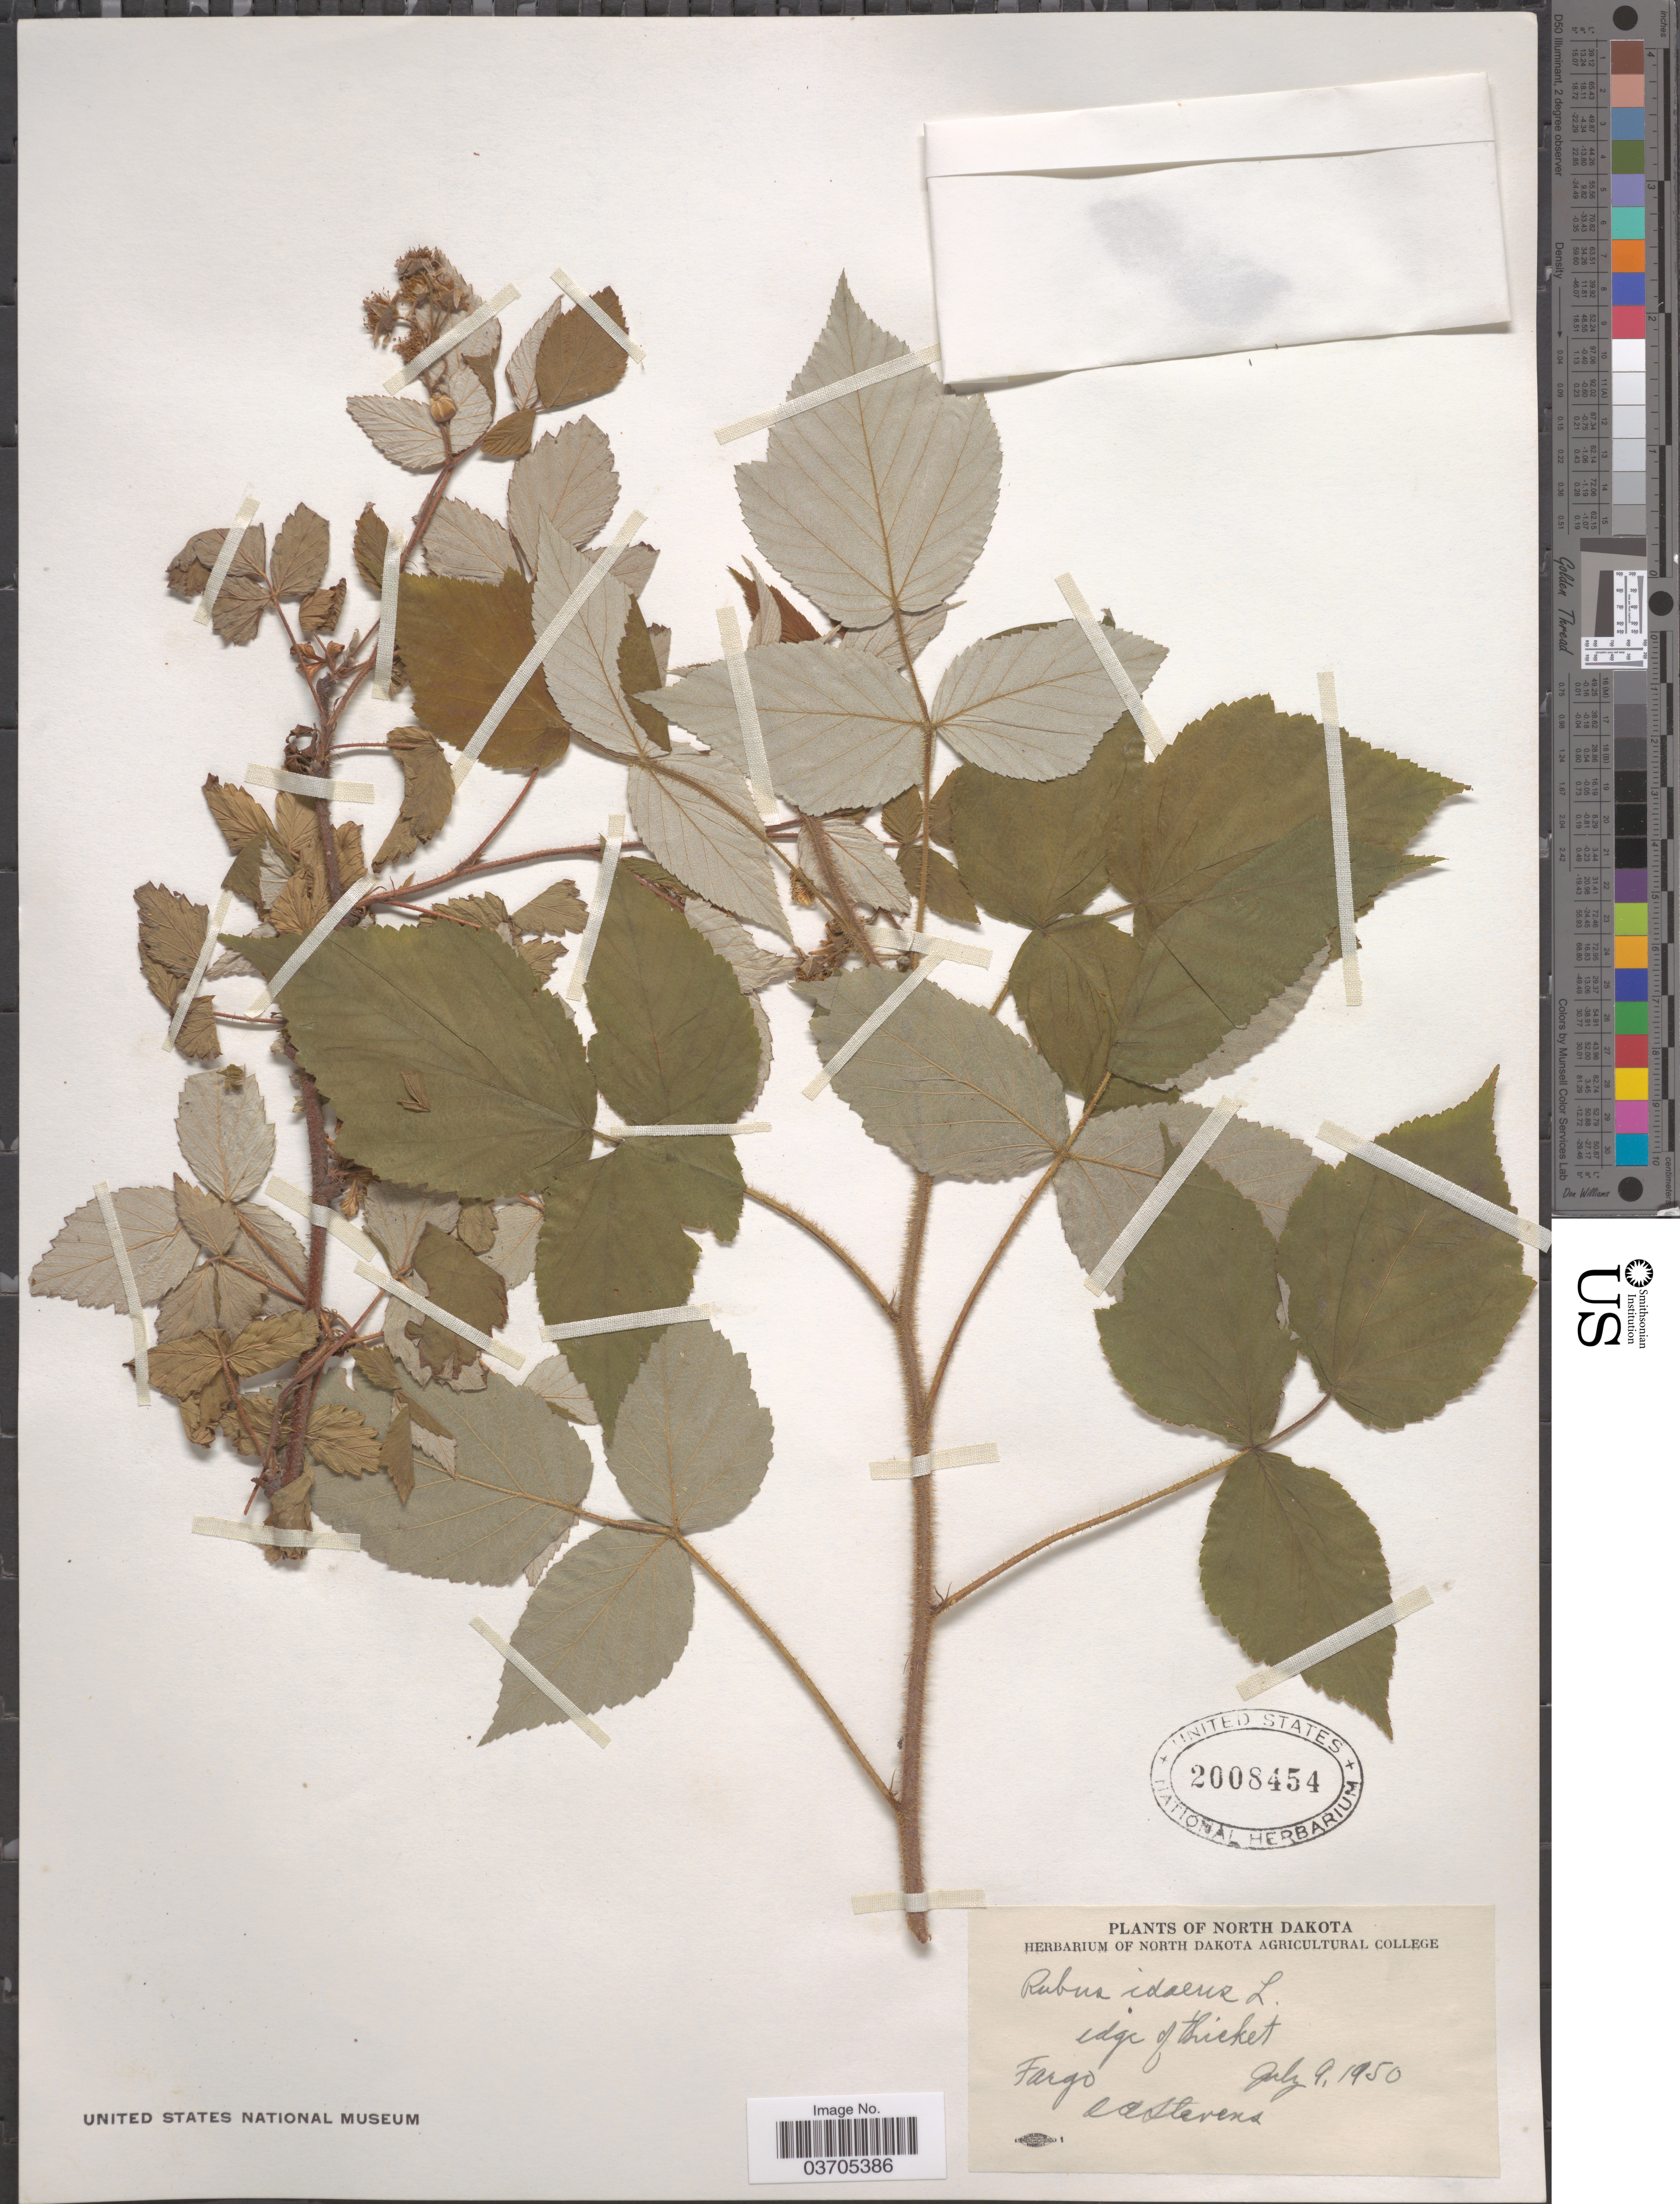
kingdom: Plantae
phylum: Tracheophyta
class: Magnoliopsida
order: Rosales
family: Rosaceae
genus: Rubus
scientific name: Rubus idaeus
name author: L.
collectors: O. A. Stevens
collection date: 1950-07-09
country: United States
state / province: North Dakota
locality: Edge of thicket. Fargo.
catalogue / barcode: US 2008454